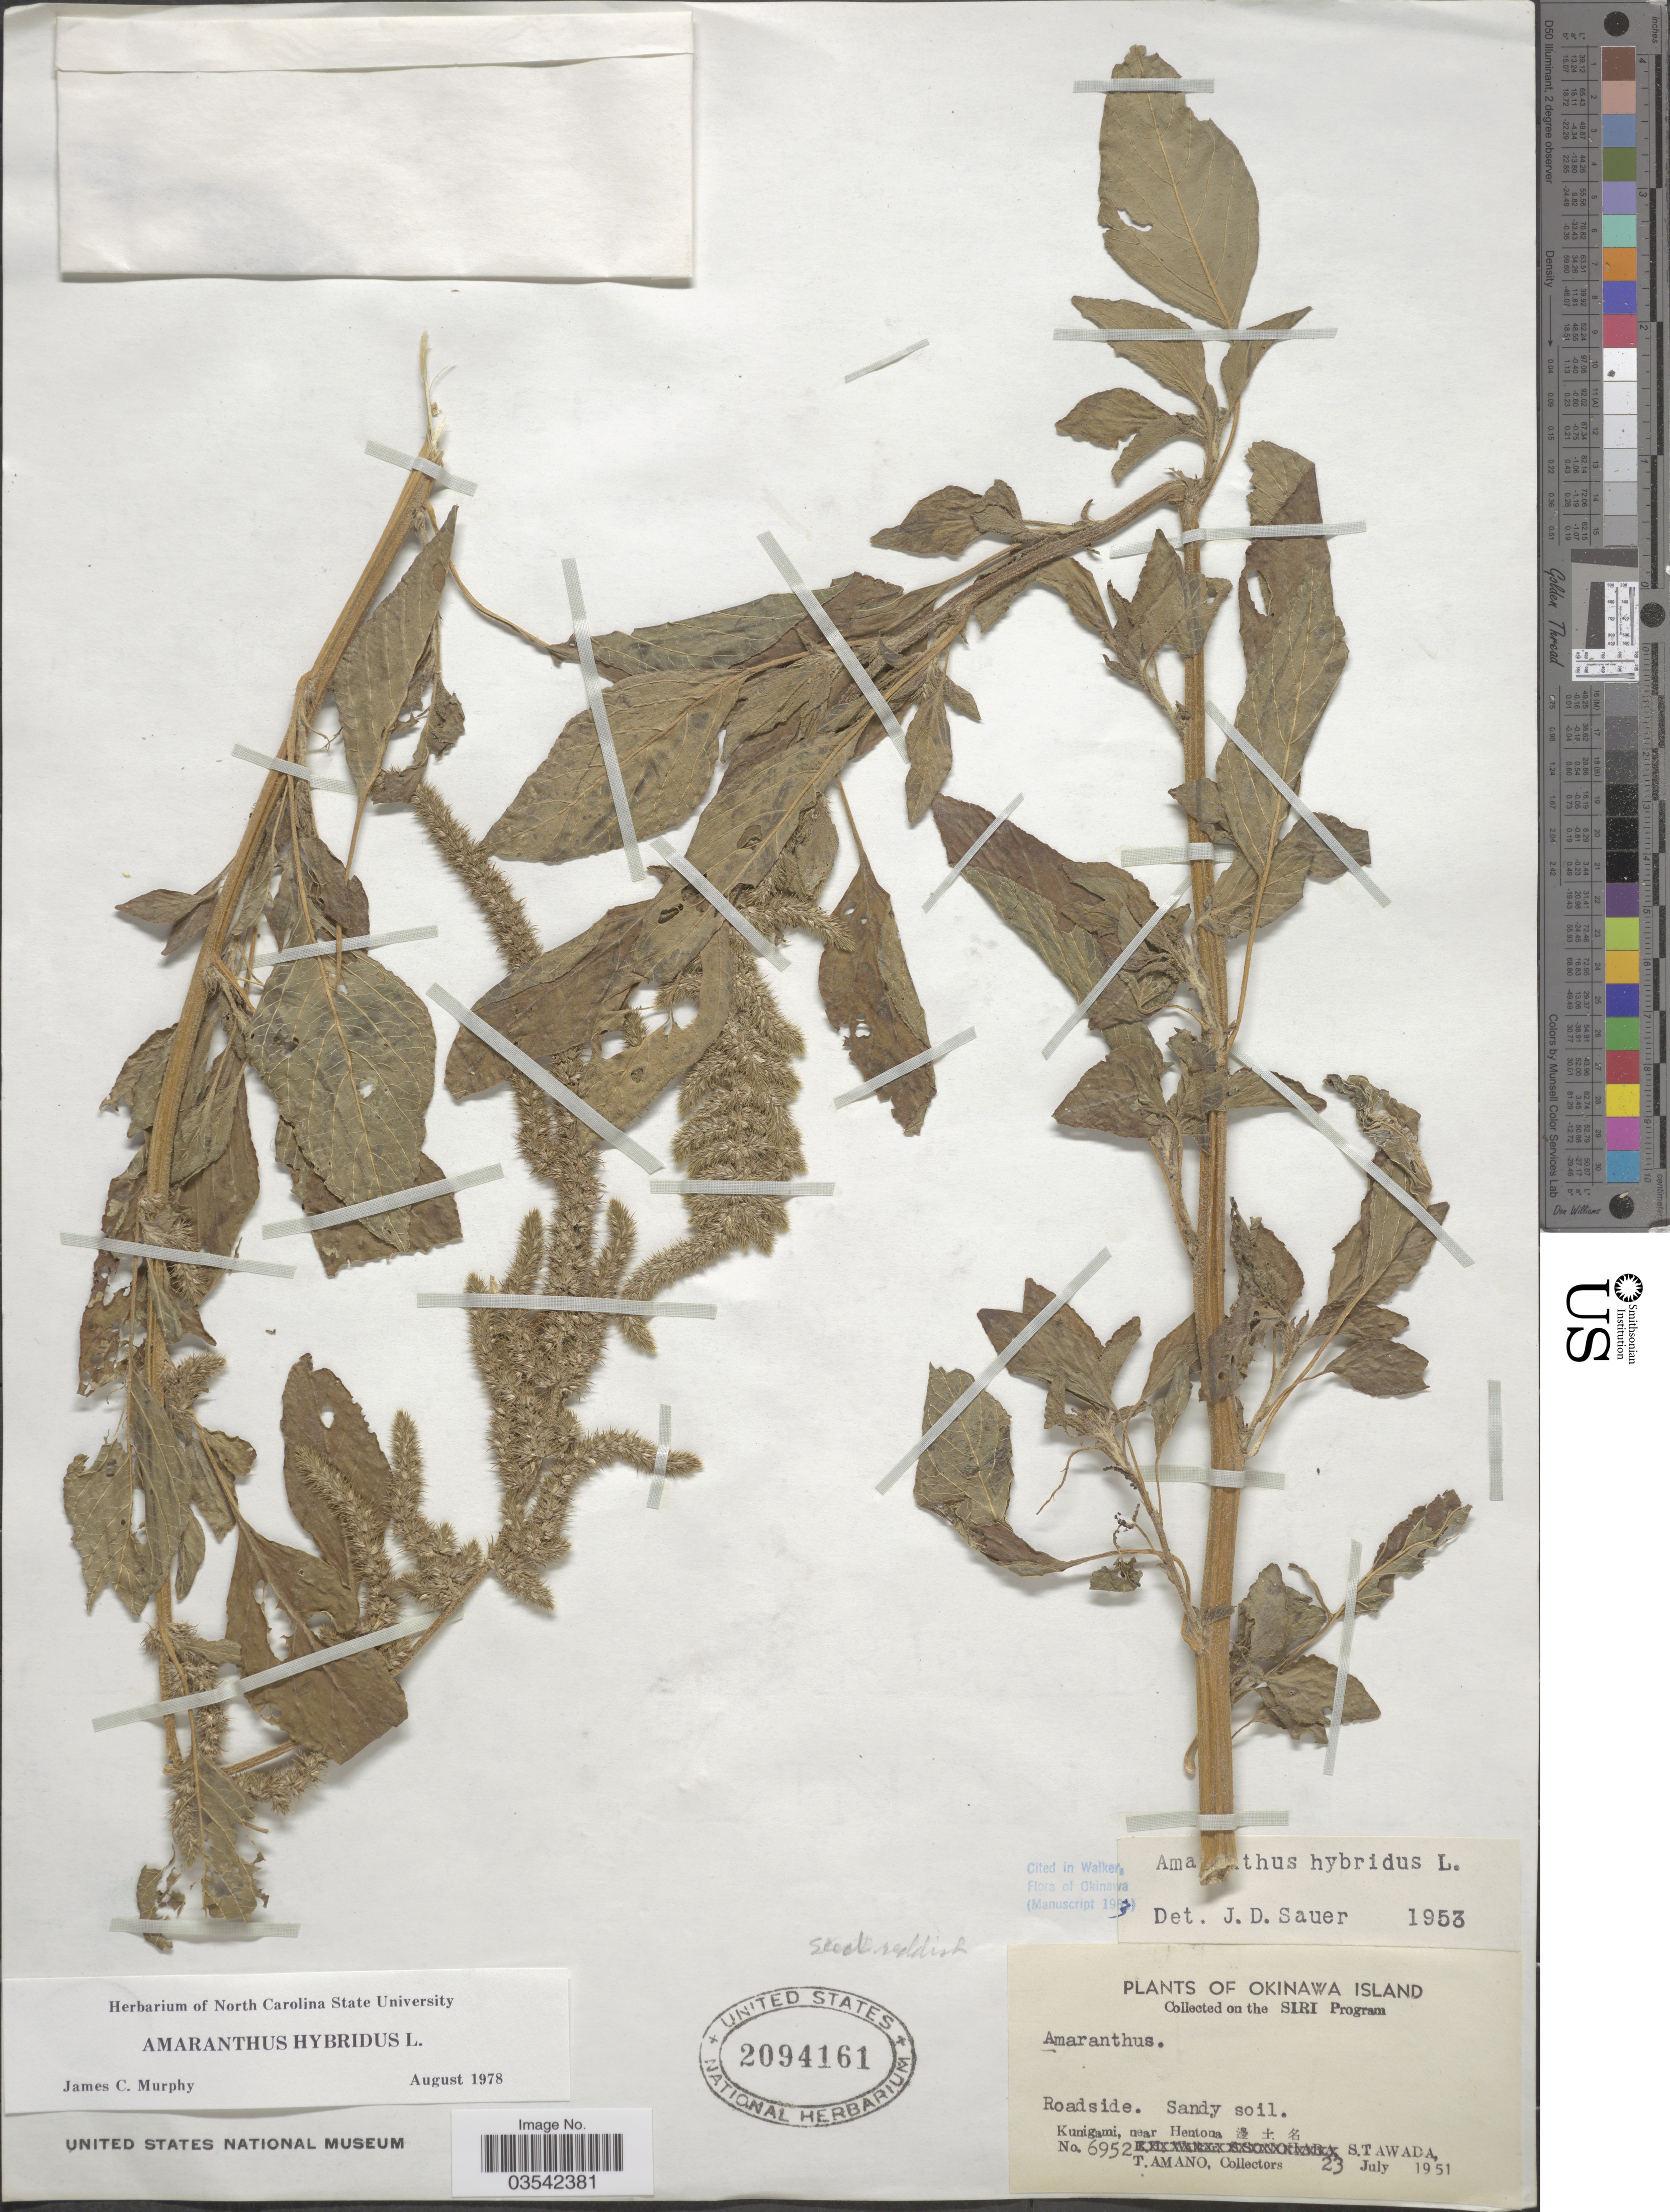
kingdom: Plantae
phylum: Tracheophyta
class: Magnoliopsida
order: Caryophyllales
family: Amaranthaceae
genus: Amaranthus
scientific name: Amaranthus hybridus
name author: L.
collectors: S. Tawada & T. Amano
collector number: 6952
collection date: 1951-07-23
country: Japan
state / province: Okinawa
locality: Okinawa Island. Kunigami, near Hentona X.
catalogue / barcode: US 2094161